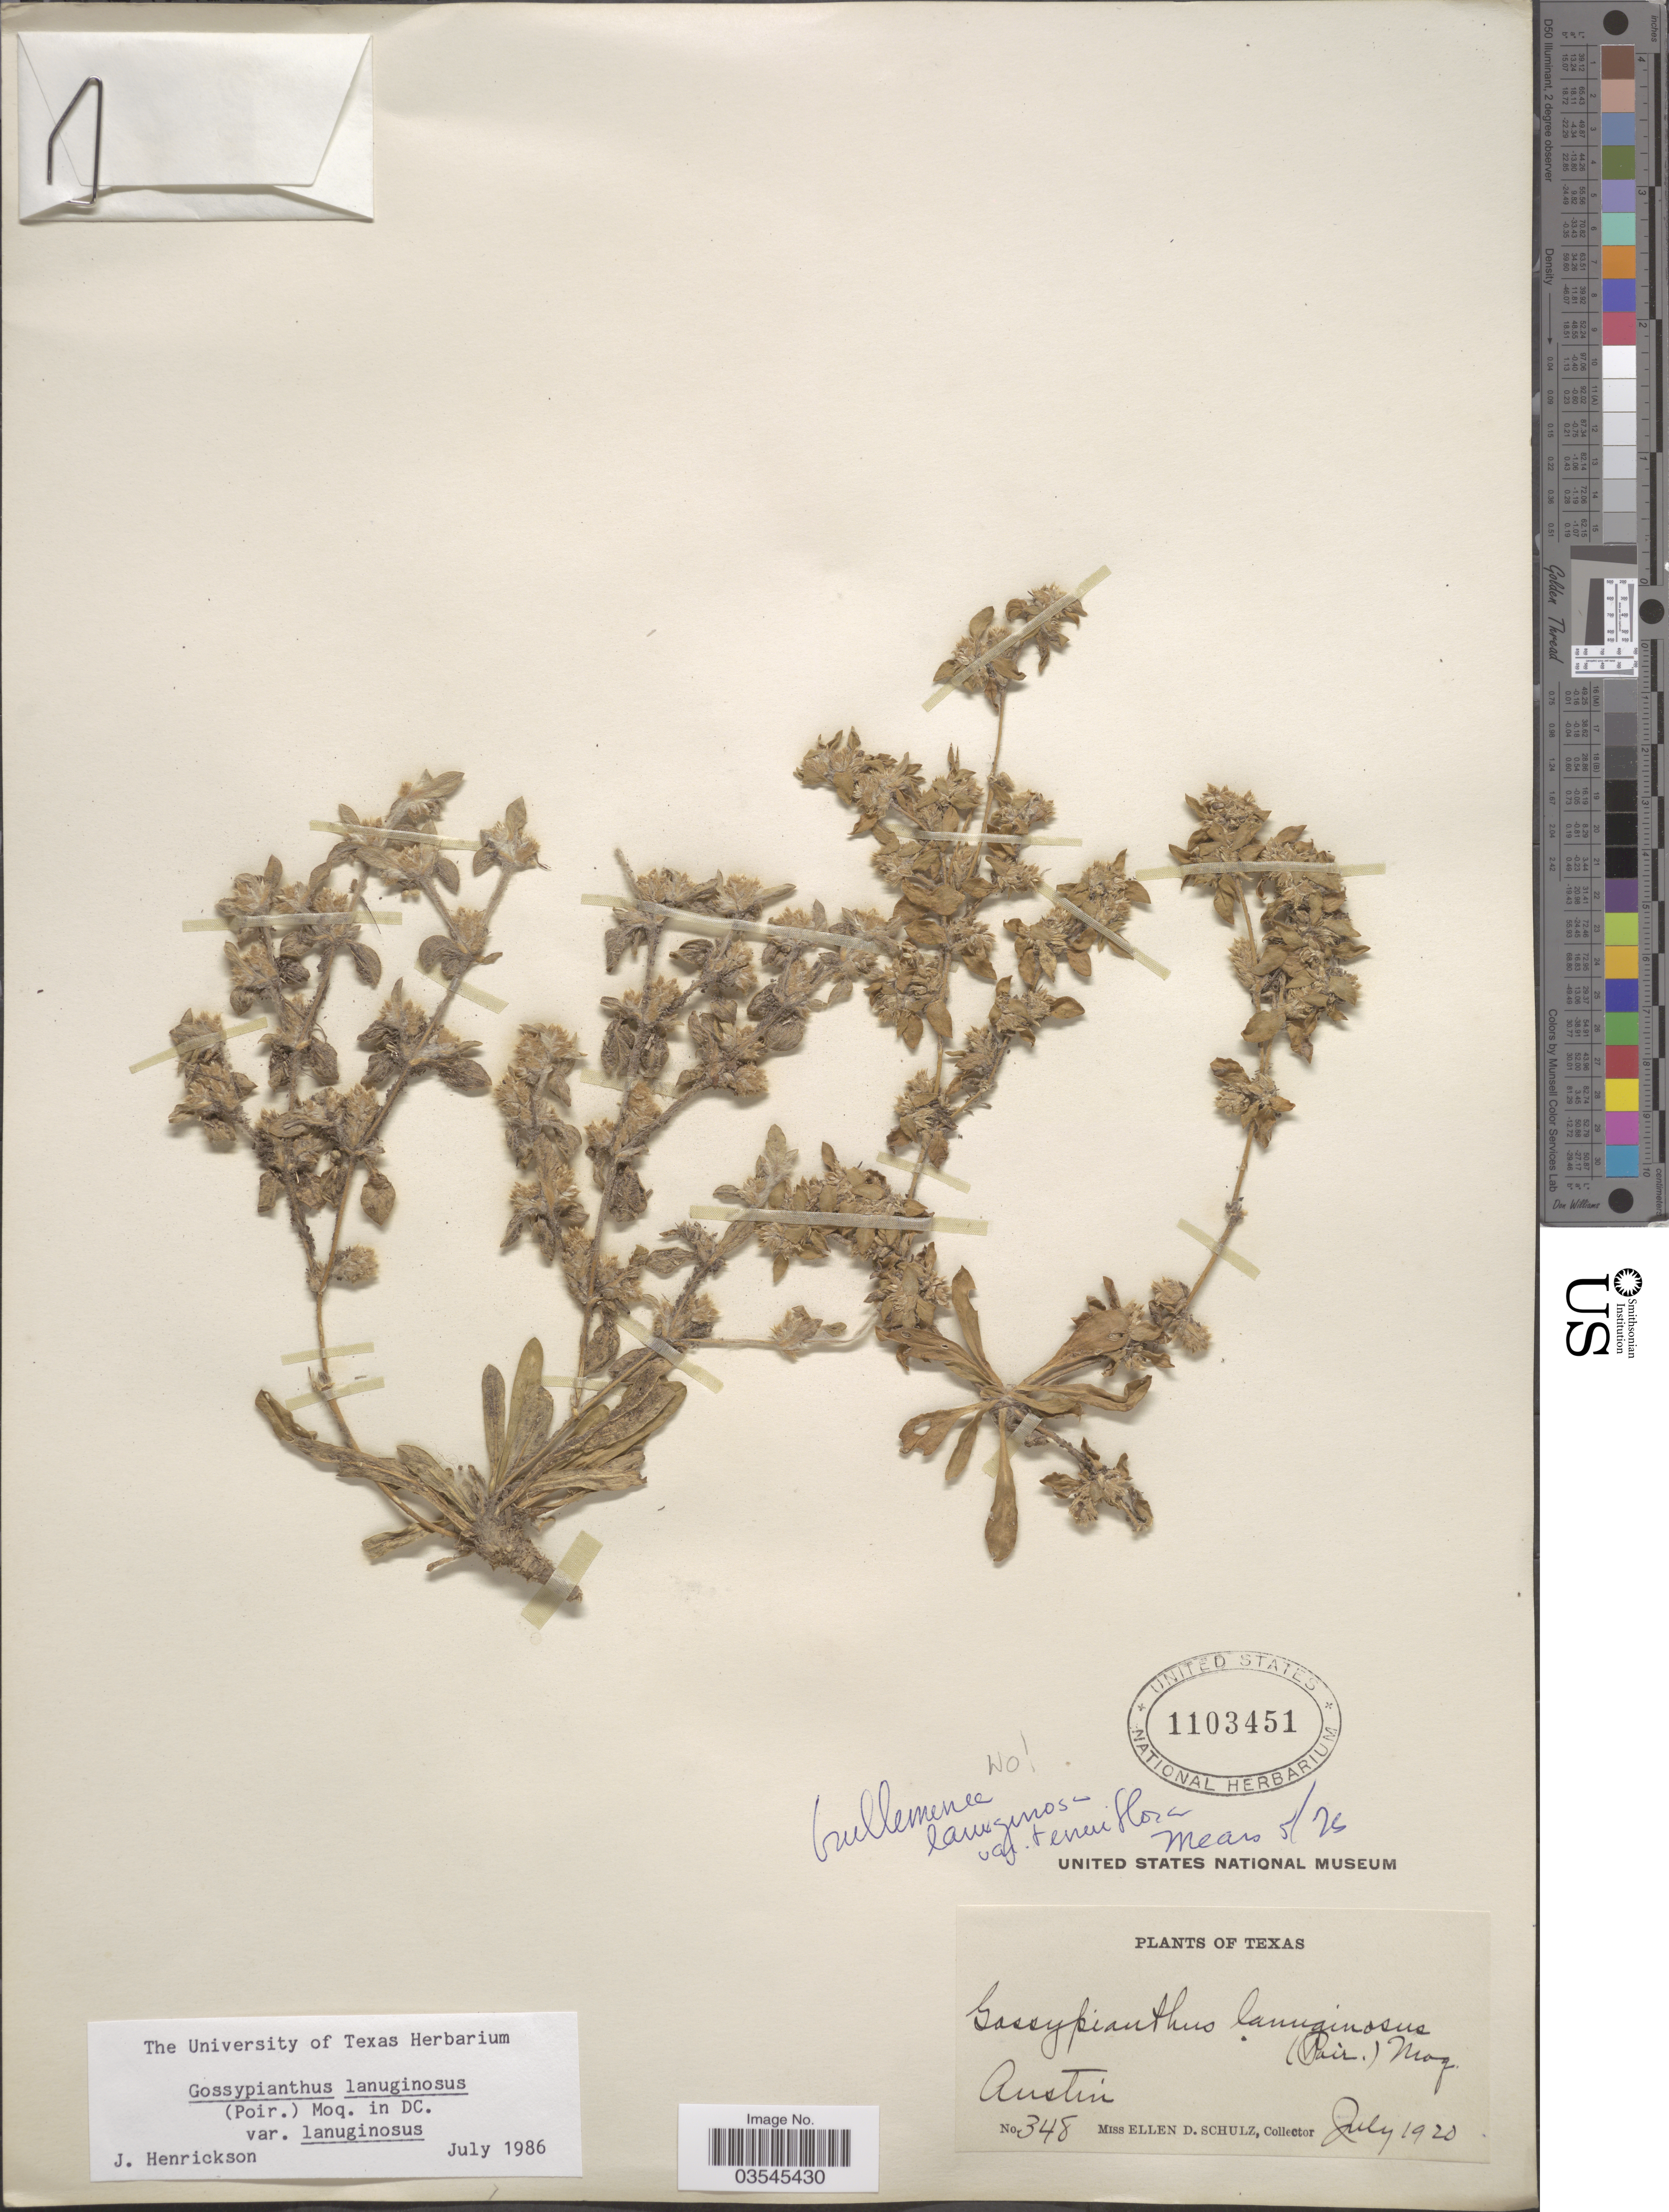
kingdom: Plantae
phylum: Tracheophyta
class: Magnoliopsida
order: Caryophyllales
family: Amaranthaceae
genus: Guilleminea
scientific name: Guilleminea lanuginosa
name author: (Poir.) Benth. & Hook. f.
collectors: E. D. Schulz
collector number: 348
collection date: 1920-07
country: United States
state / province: Texas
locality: Austin.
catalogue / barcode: US 1103451